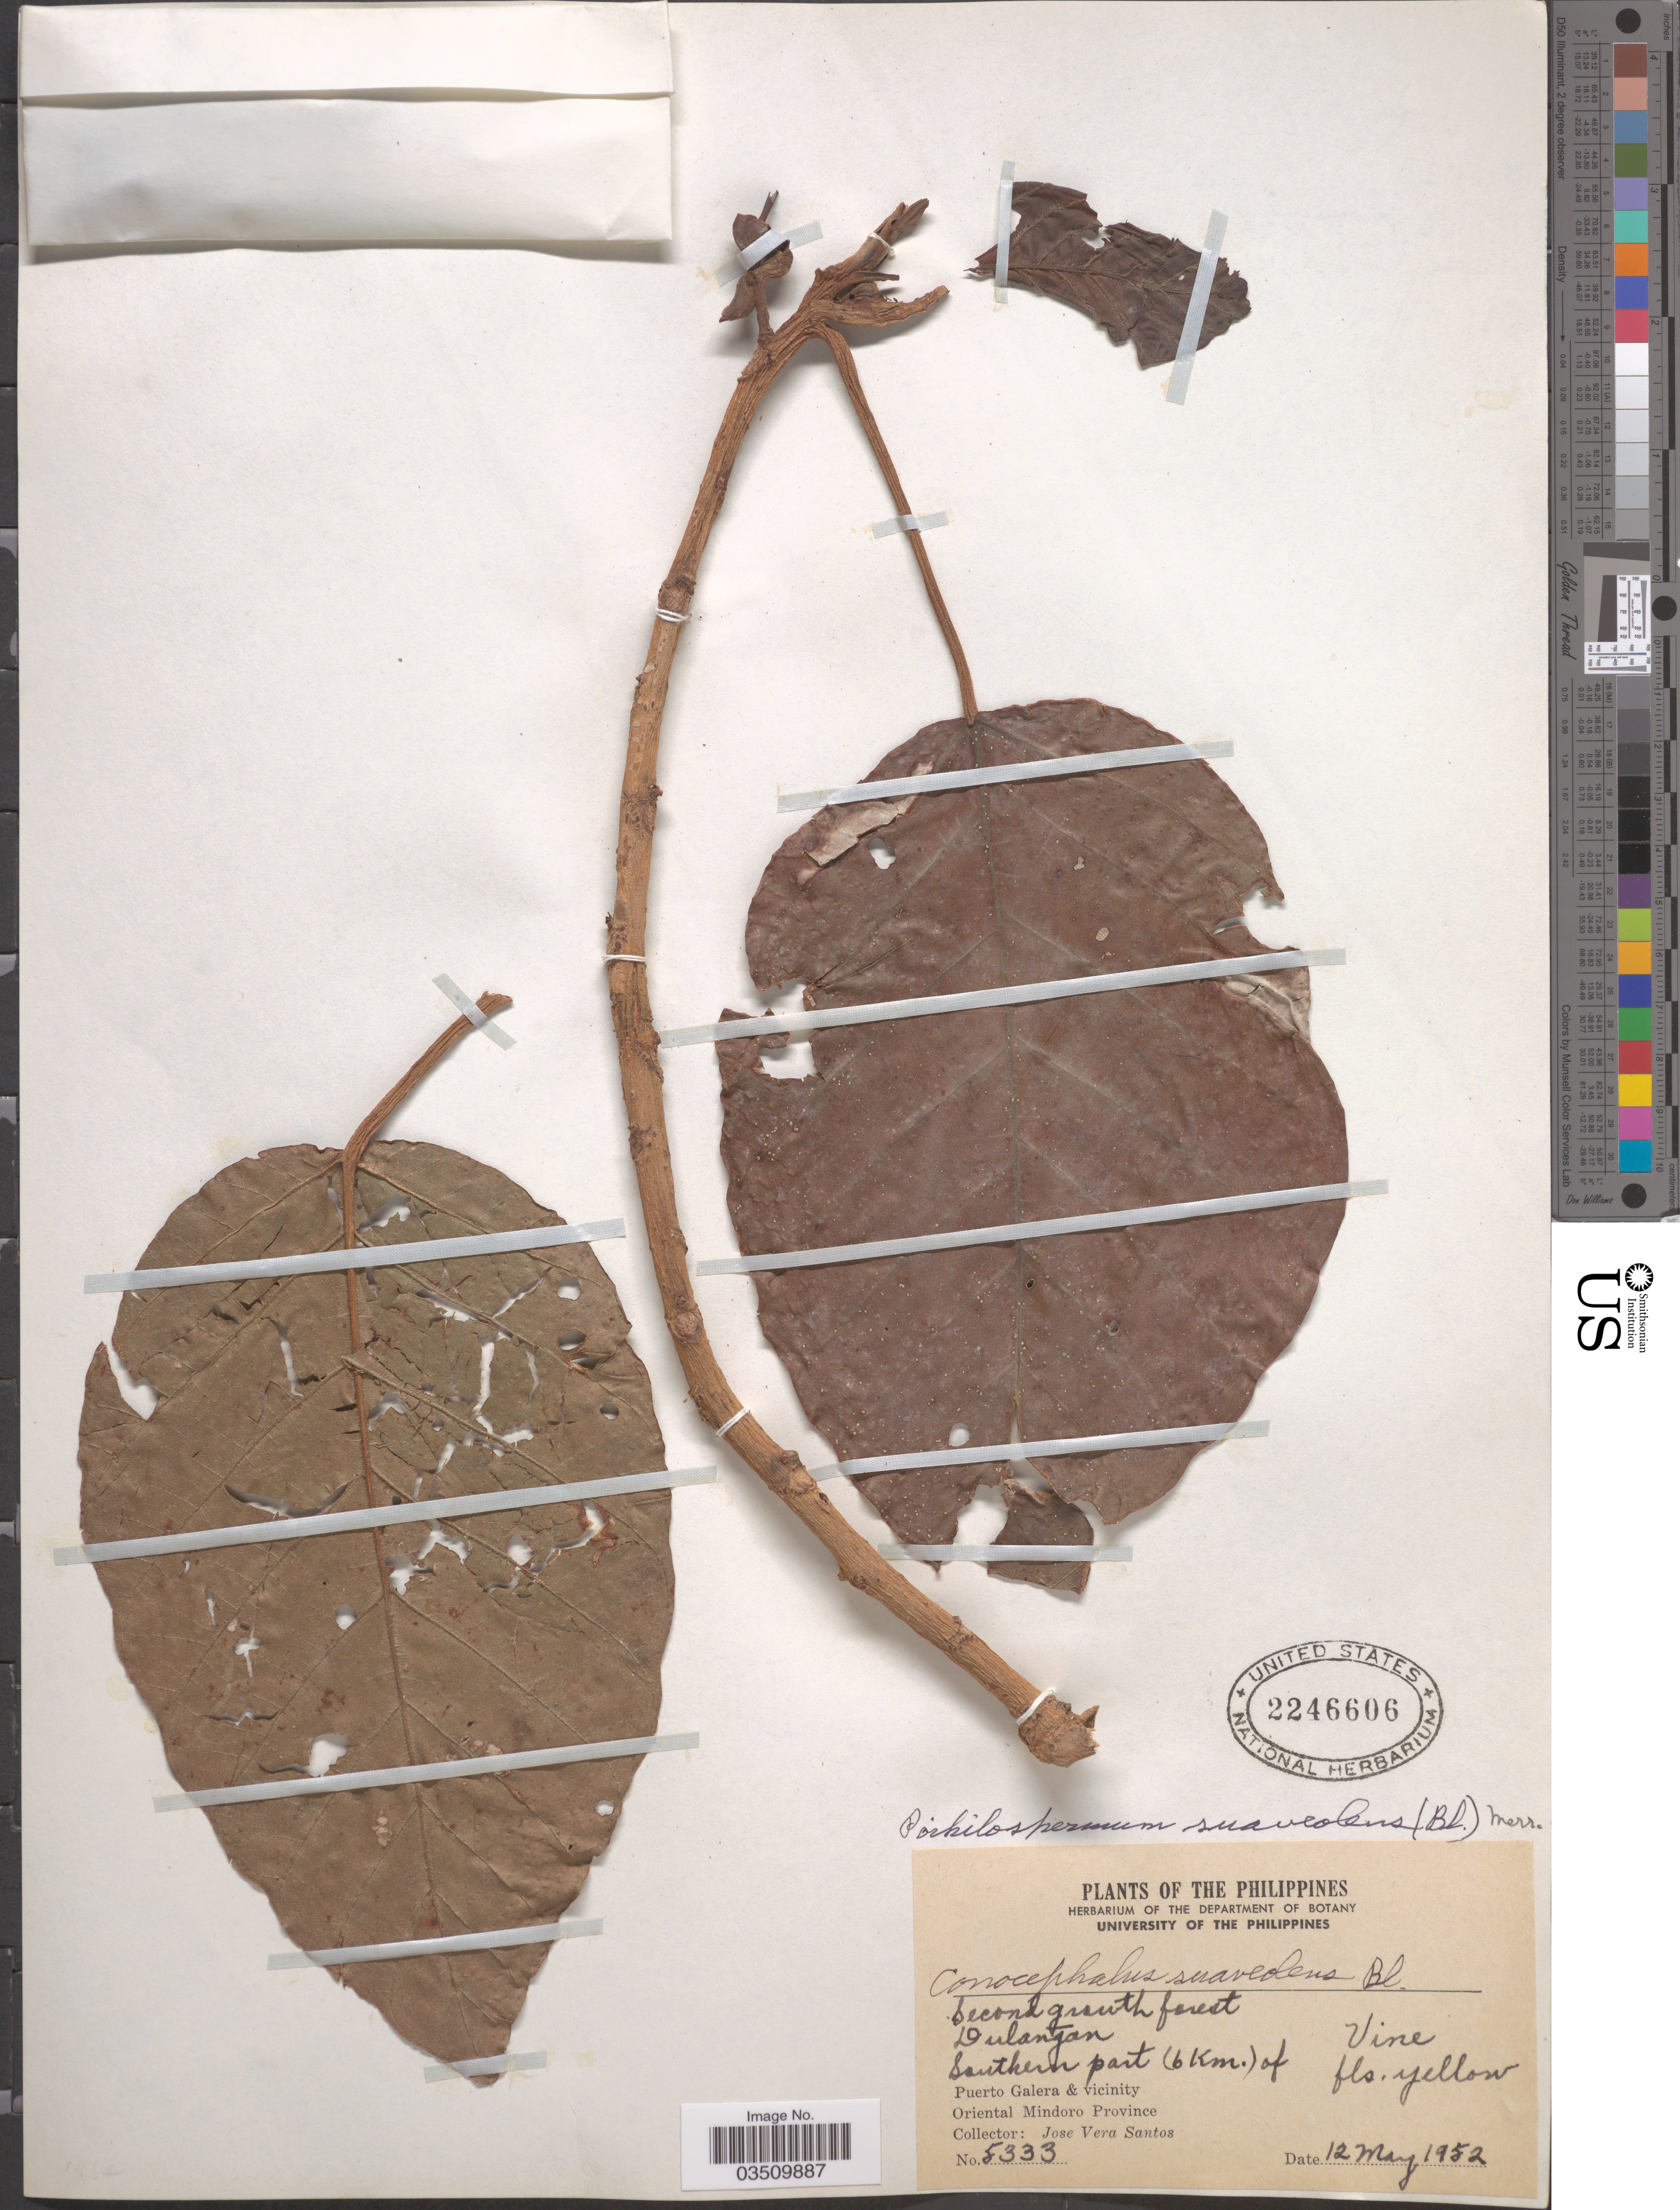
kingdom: Plantae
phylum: Tracheophyta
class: Magnoliopsida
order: Rosales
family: Urticaceae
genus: Poikilospermum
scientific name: Poikilospermum suaveolens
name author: (Blume) Merr.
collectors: J. Santos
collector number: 5333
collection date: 1952-05-12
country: Philippines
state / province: Mimaropa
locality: Dulangan. Southern part (6 Km.) of Puerto Galera & vicinity. Oriental Mindoro Province.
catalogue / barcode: US 2246606